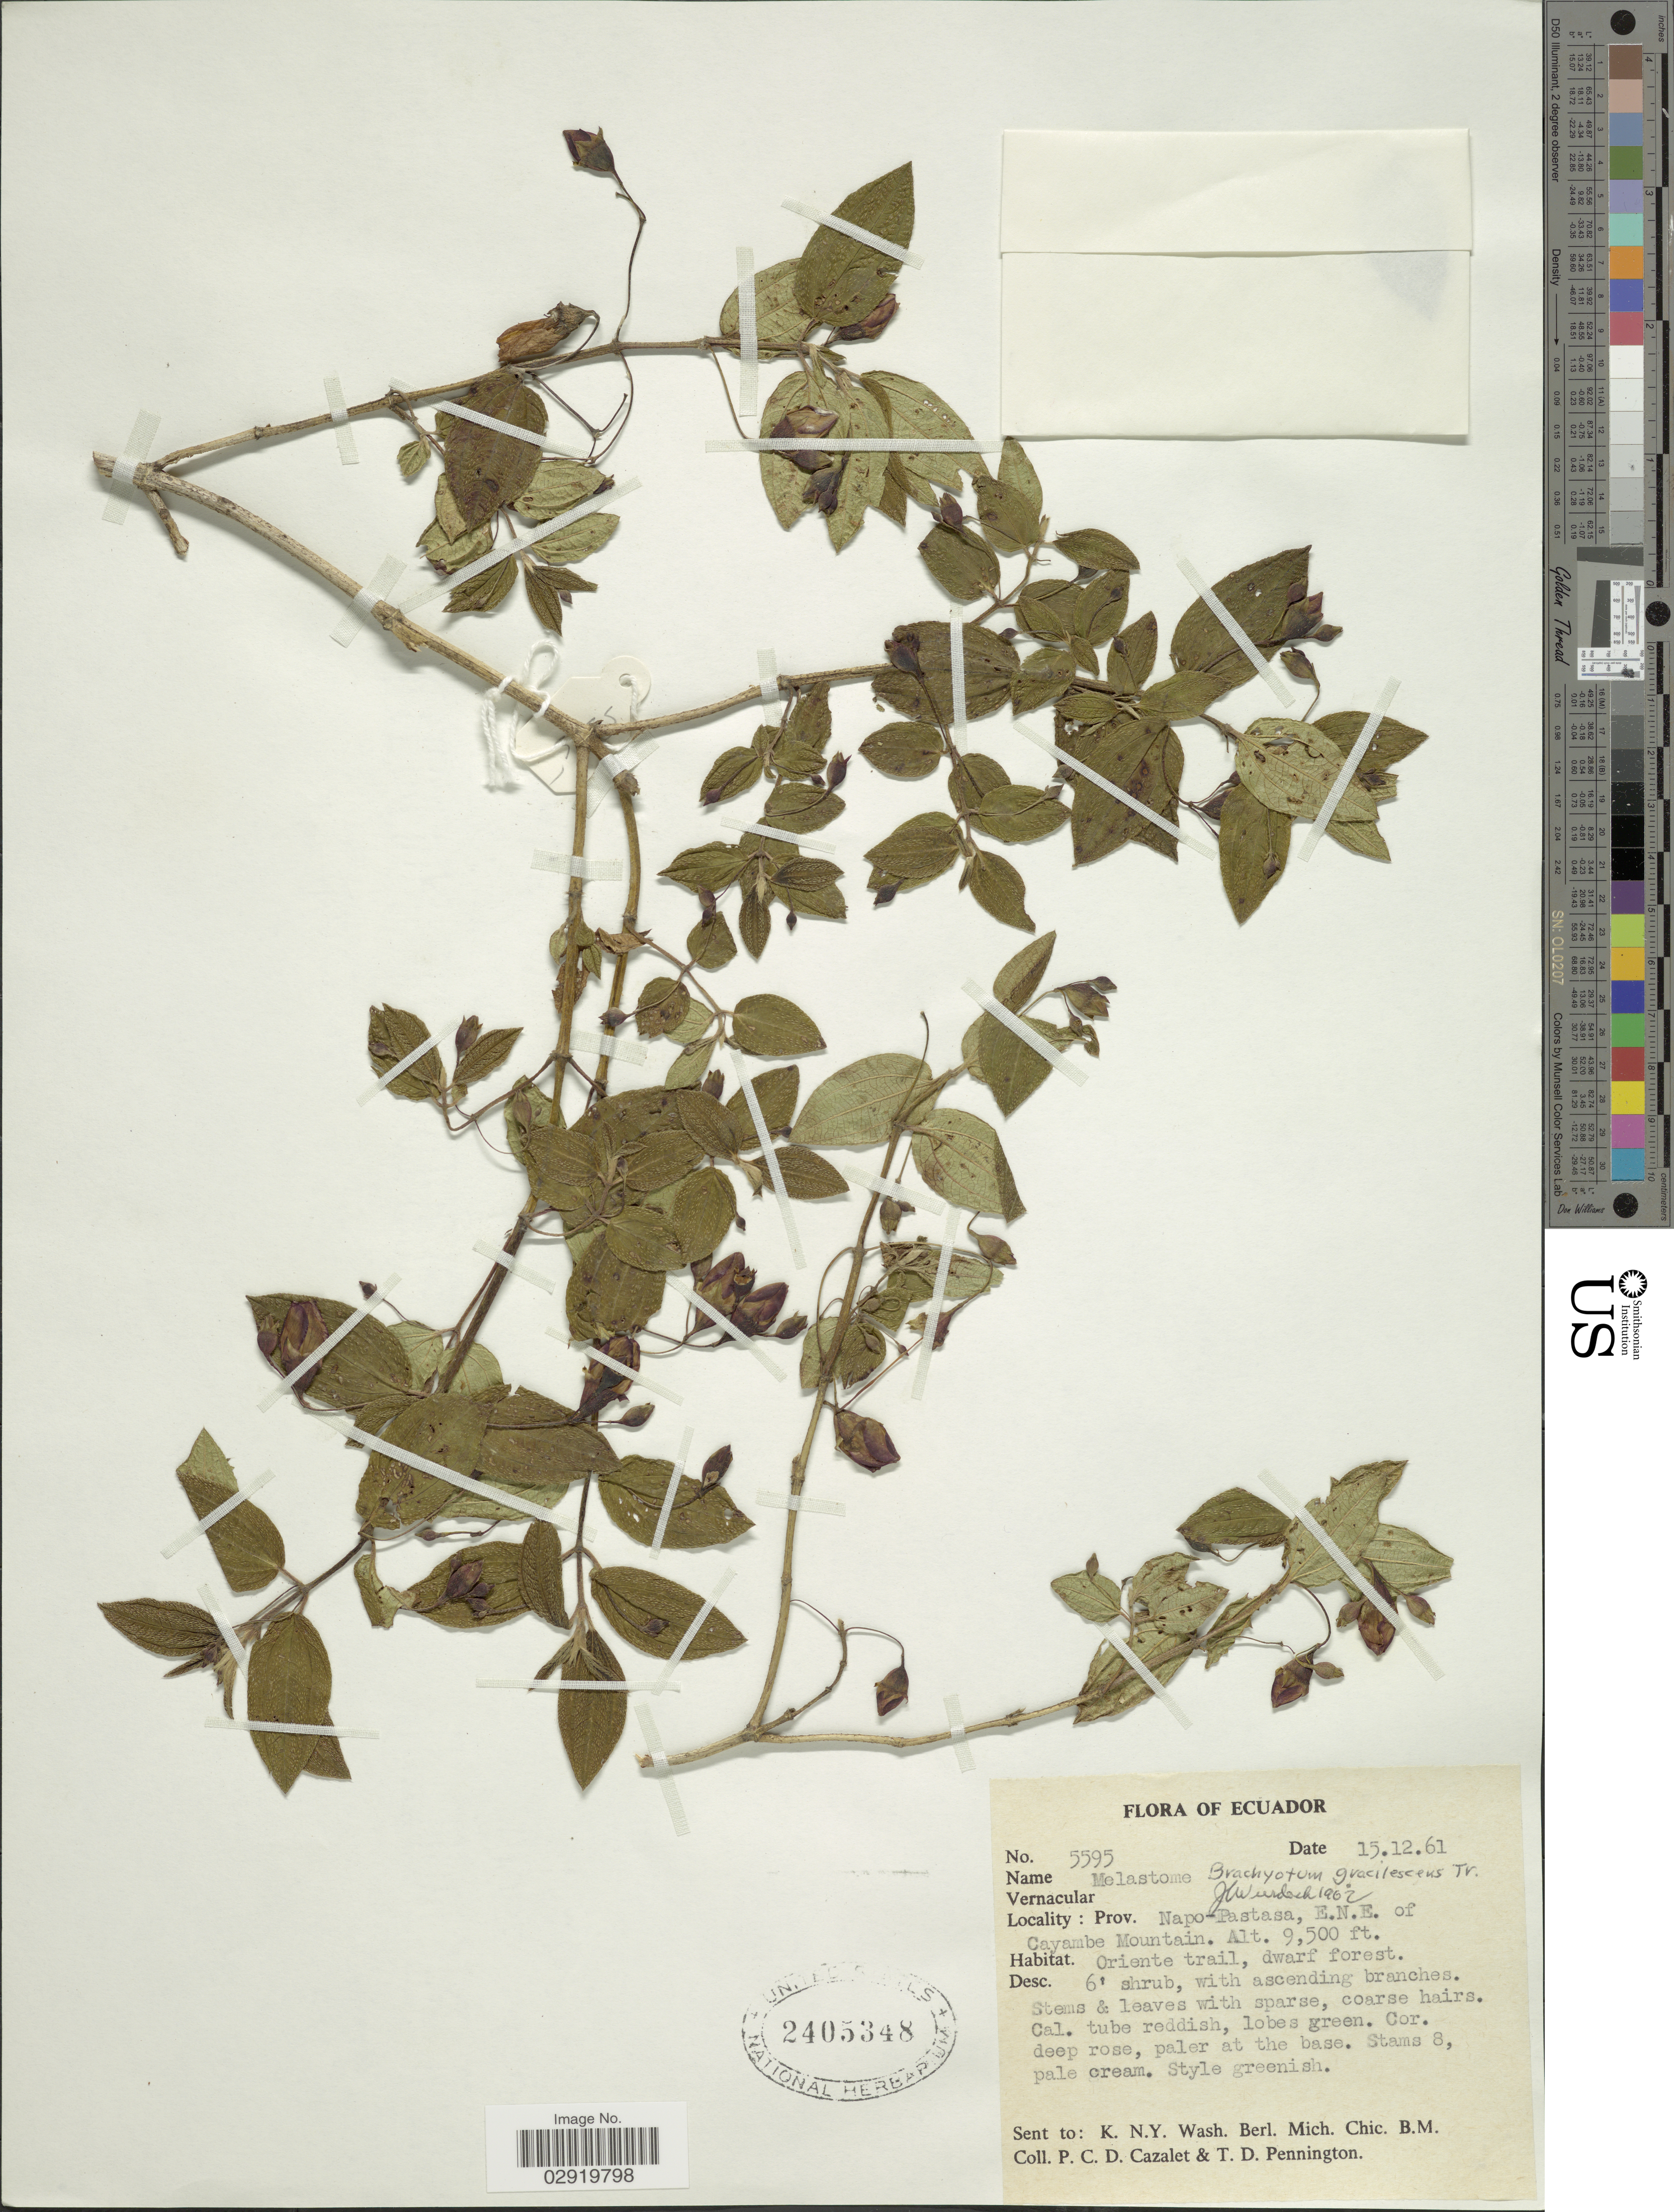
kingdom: Plantae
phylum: Tracheophyta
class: Magnoliopsida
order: Myrtales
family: Melastomataceae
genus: Brachyotum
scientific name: Brachyotum gracilescens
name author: Triana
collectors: P. C. D. Cazalet & T. D. Pennington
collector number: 5595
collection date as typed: Transcribed d/m/y: 15/12/61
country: Ecuador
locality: Prov. Napo-Pastaza, E.N.E. of Cayambe Mountain. Oriente trail.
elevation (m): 2896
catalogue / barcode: US 2405348